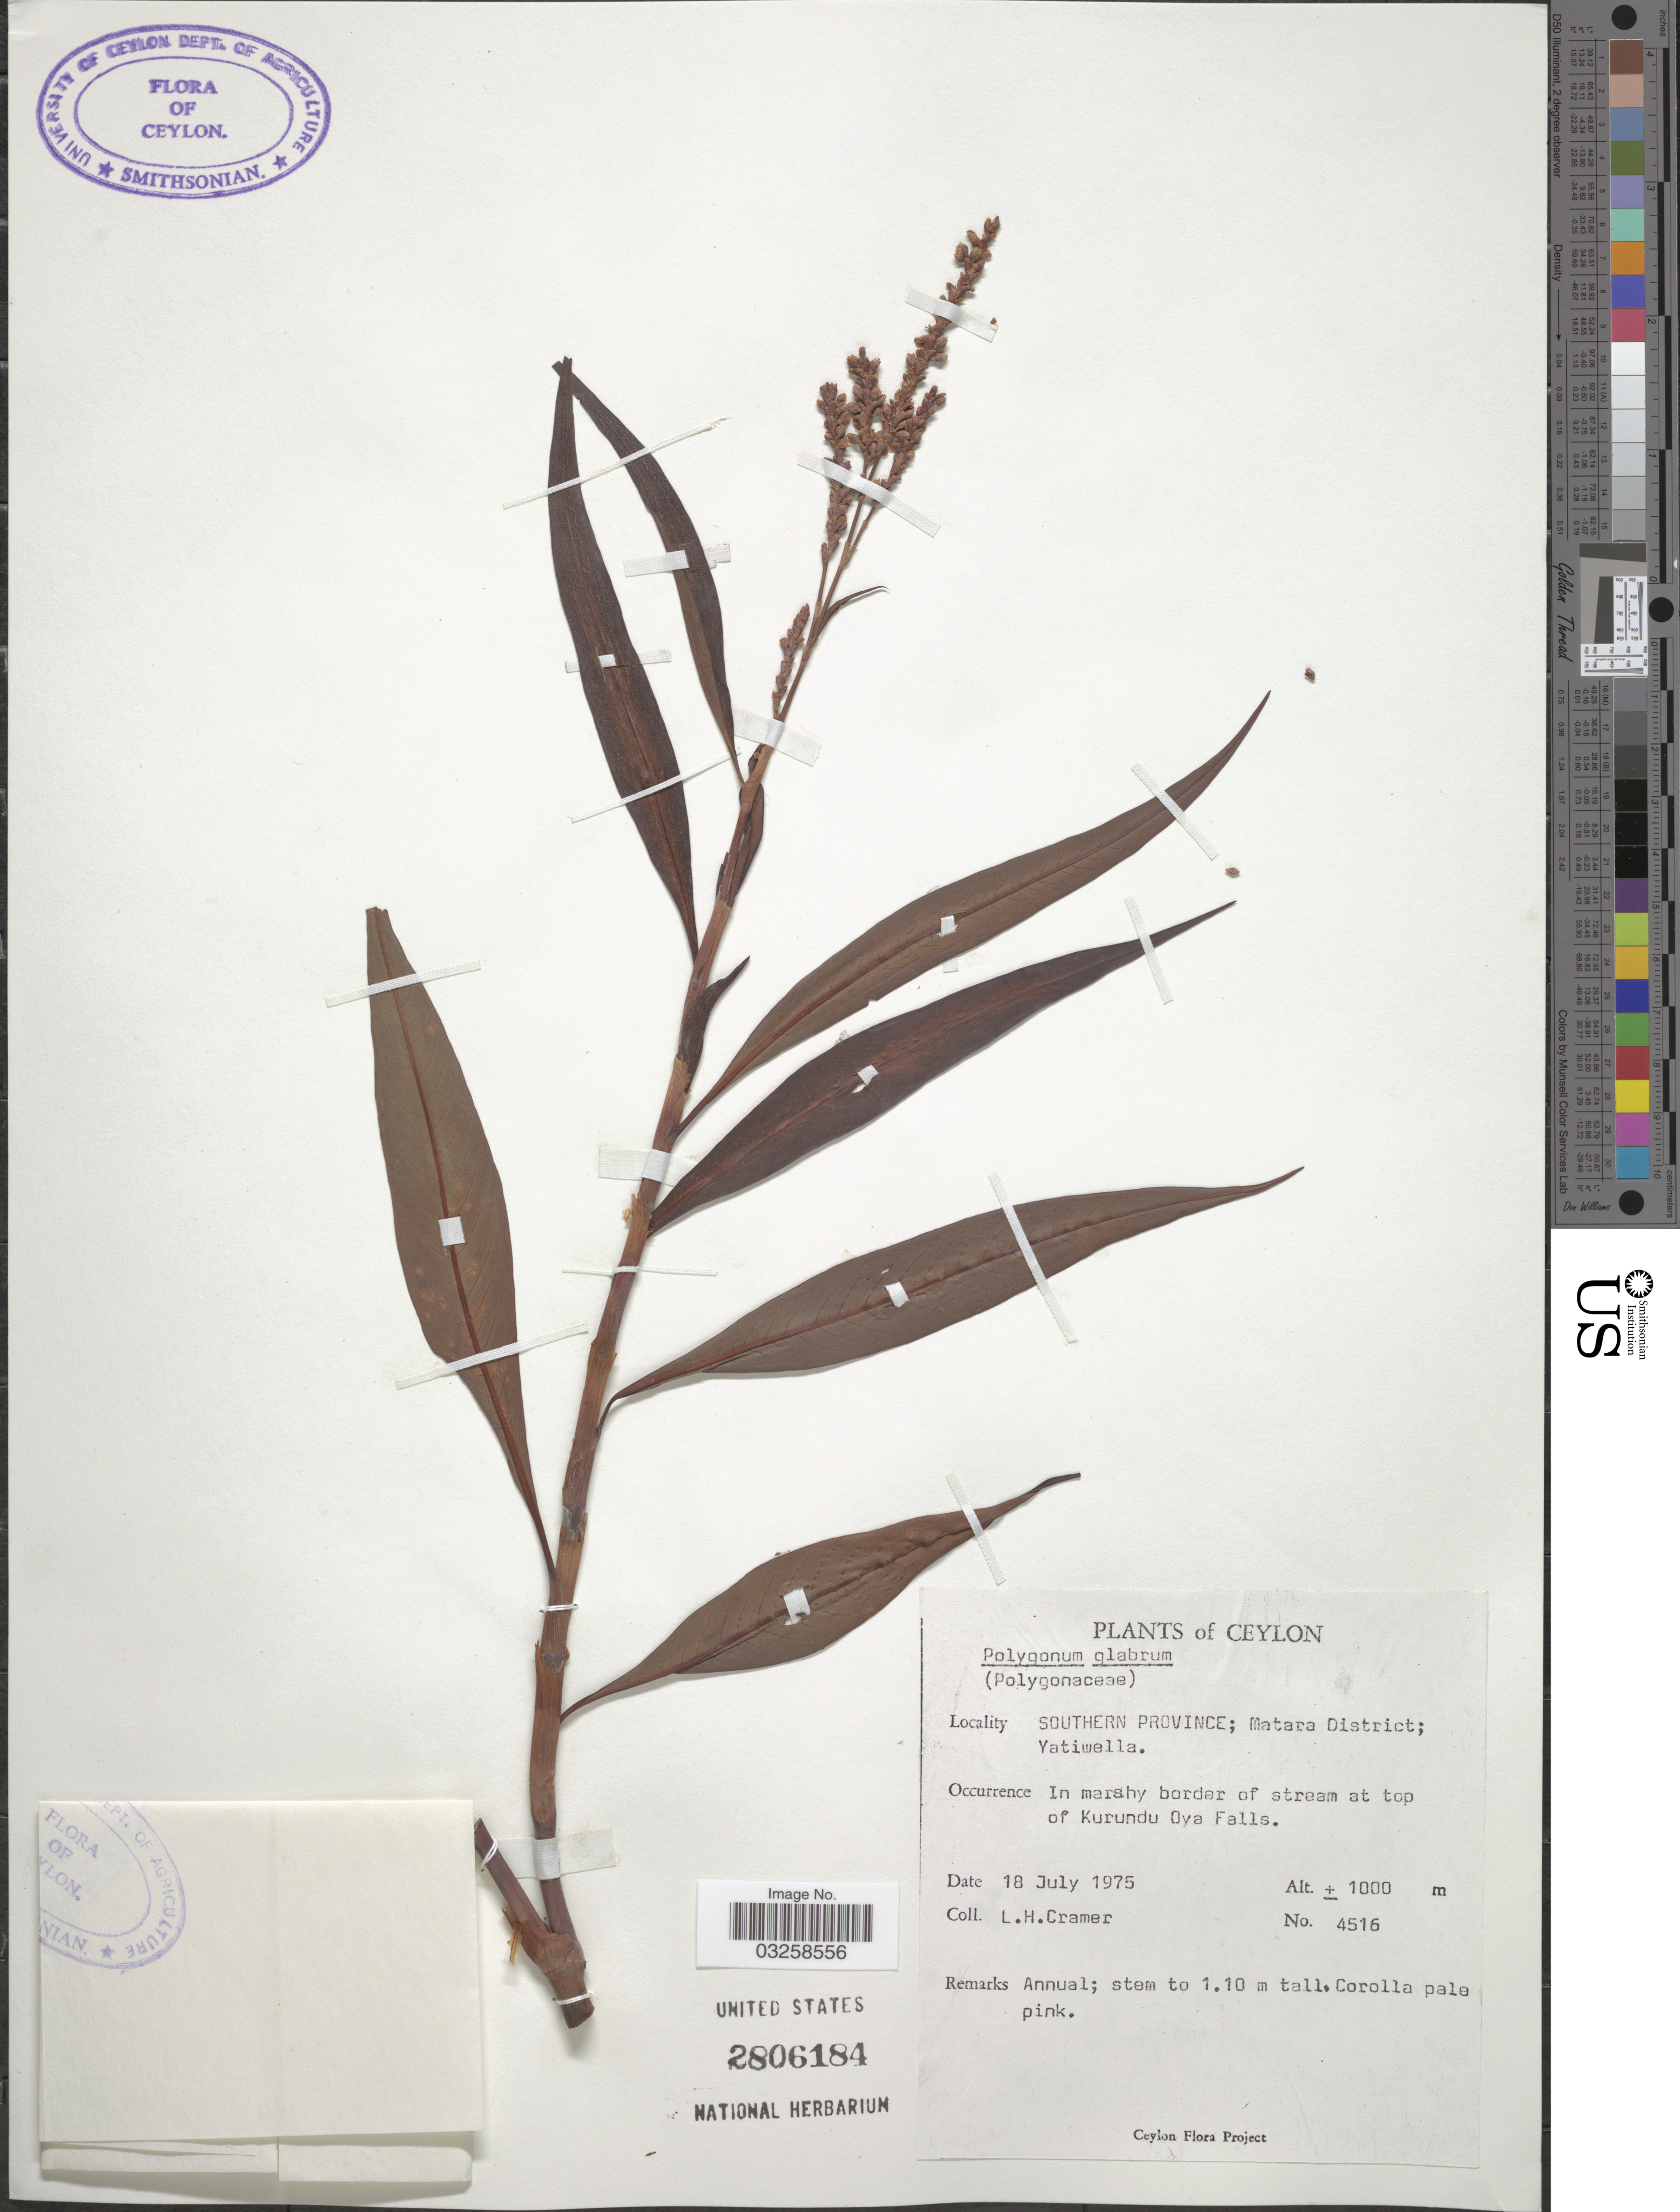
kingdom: Plantae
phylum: Tracheophyta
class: Magnoliopsida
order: Caryophyllales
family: Polygonaceae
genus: Persicaria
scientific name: Persicaria glabra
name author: (Willd.) M. Gómez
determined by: U.S. National Herbarium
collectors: L. H. Cramer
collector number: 4516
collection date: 1975-07-18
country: Sri Lanka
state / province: Southern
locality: Ceylon. Southern Province; Matara District; Yatiwella. In marshy border of stream at top of Kurundu Oya Falls.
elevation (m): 1000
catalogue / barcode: US 2806184